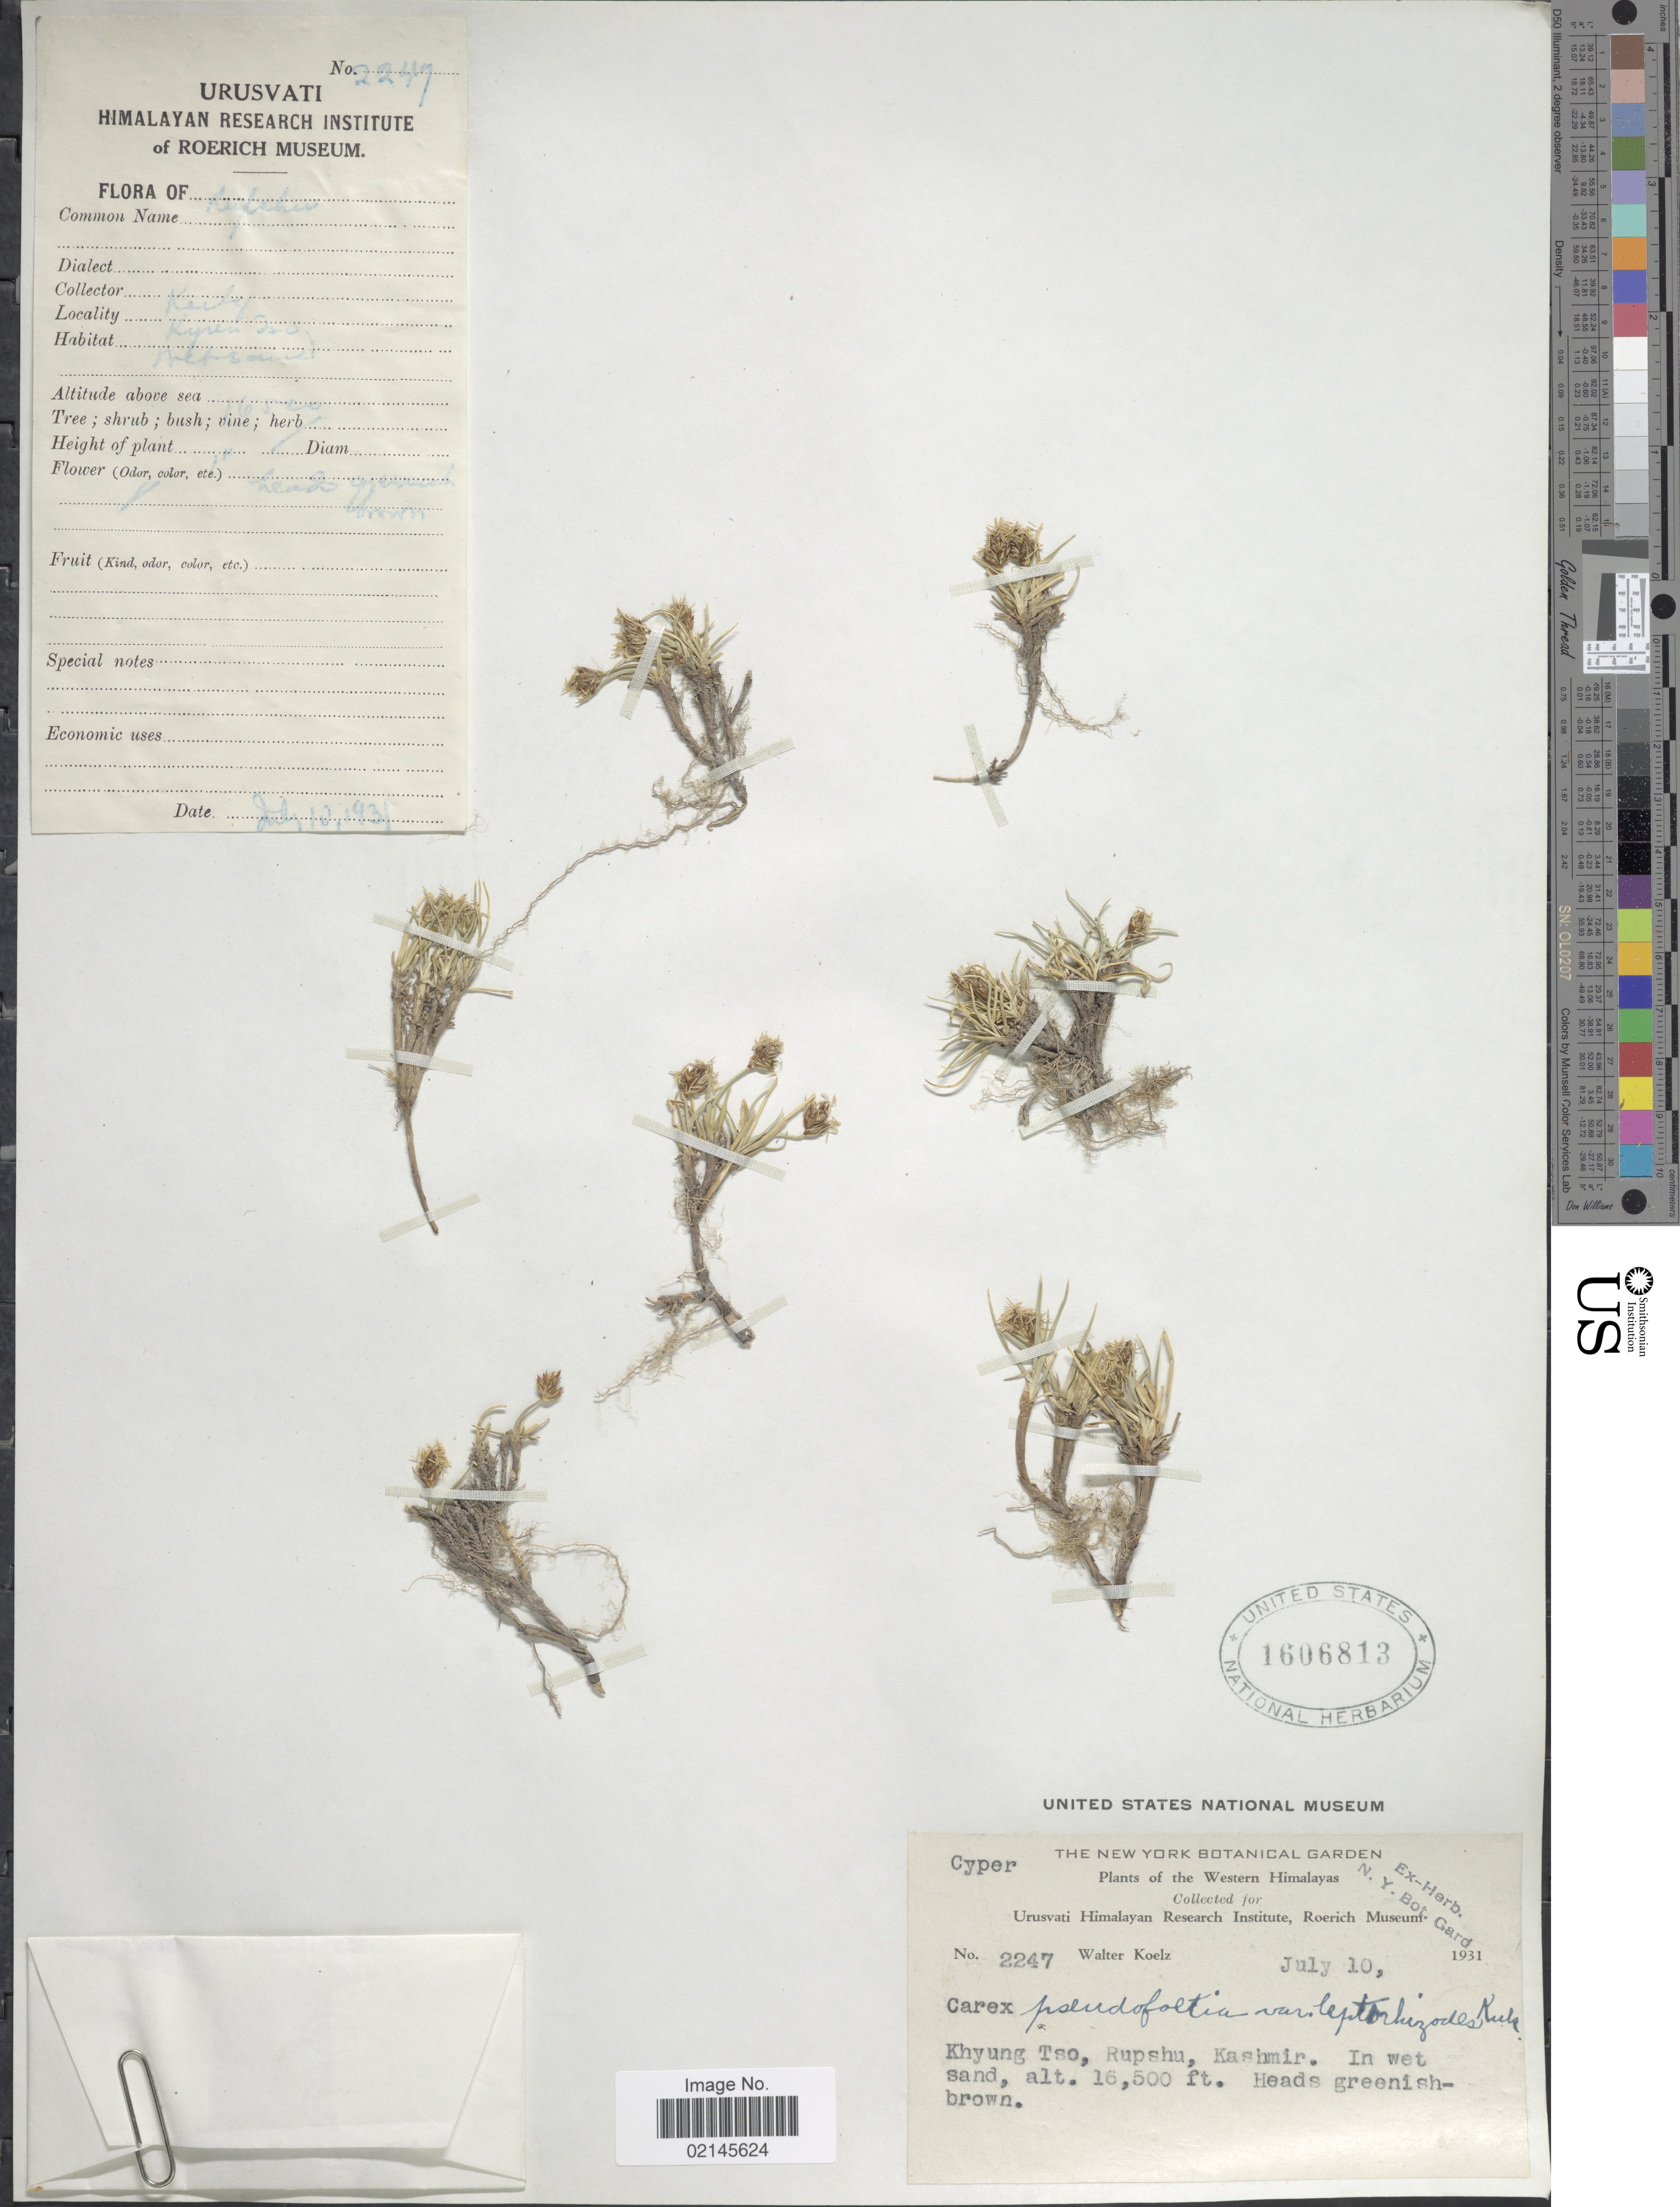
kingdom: Plantae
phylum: Tracheophyta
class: Liliopsida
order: Poales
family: Cyperaceae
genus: Carex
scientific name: Carex pseudofoetida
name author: Kük.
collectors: W. N. Koelz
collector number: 2247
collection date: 1931-07-10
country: India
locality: Western Himalayas, Khyung Tso, Rupshu, Kashmir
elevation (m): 5029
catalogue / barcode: US 1606813